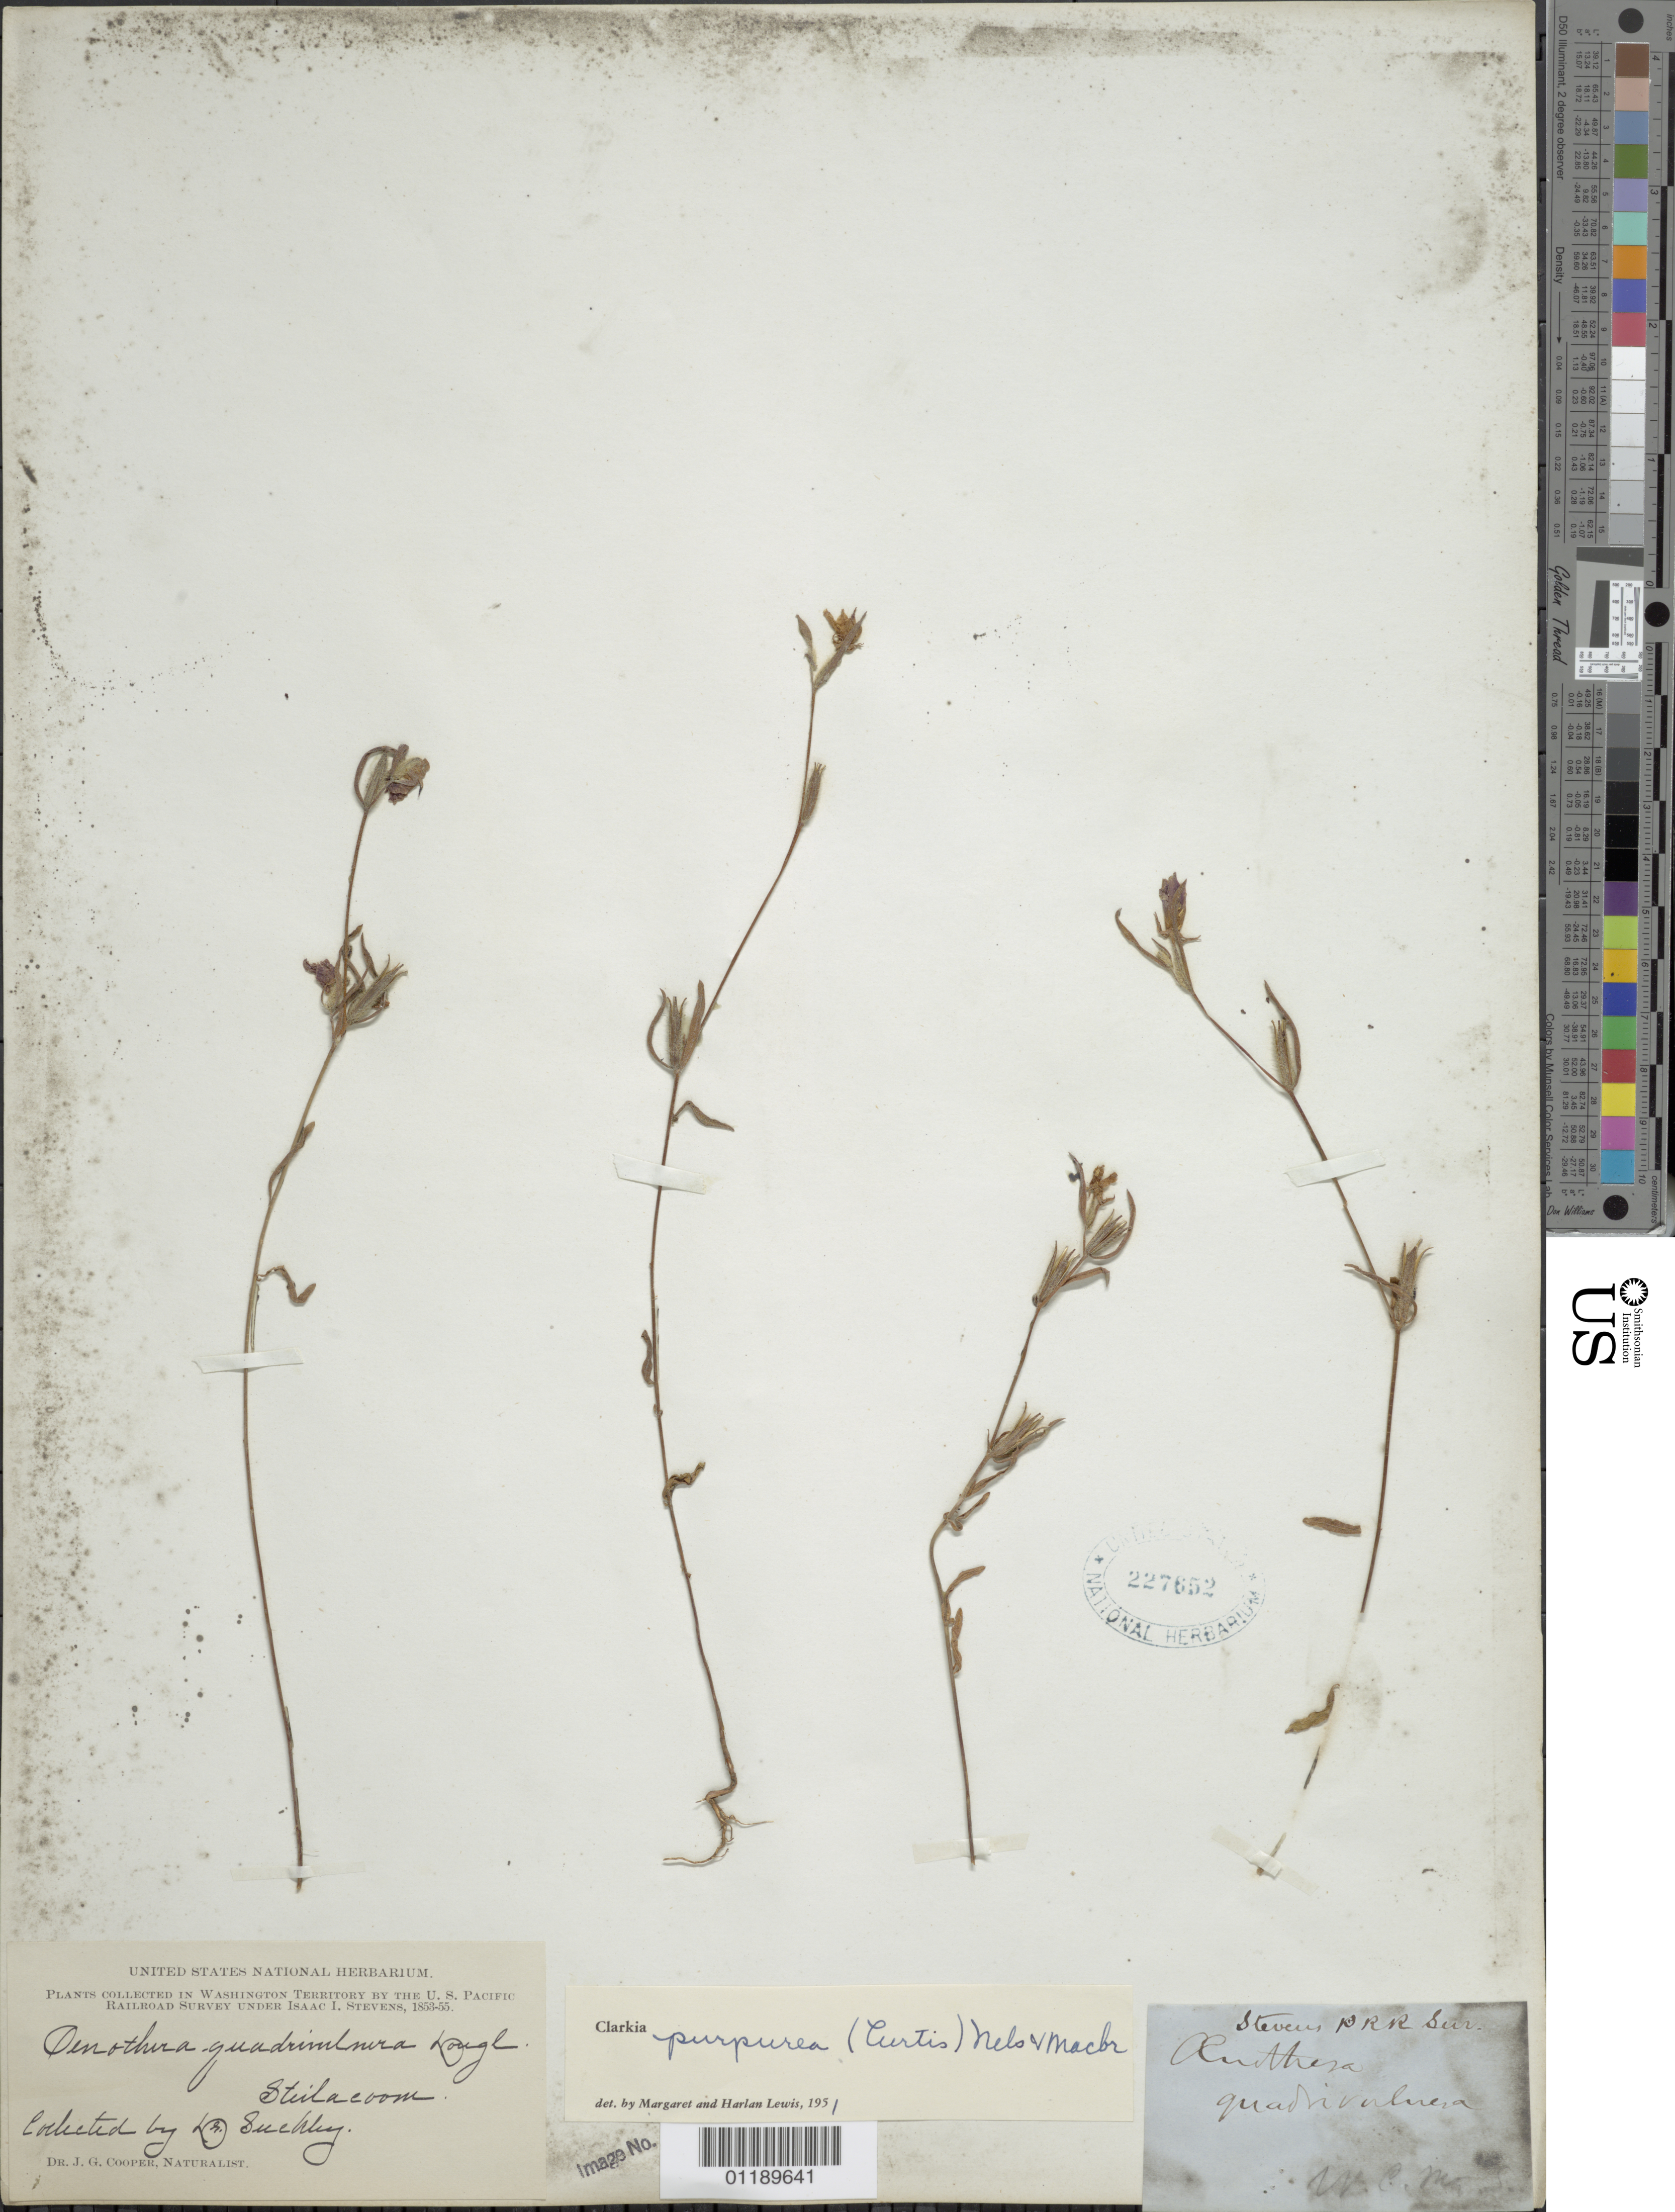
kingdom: Plantae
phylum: Tracheophyta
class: Magnoliopsida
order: Myrtales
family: Onagraceae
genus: Clarkia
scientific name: Clarkia pulchella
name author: Pursh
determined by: Lewis, --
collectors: J. G. Cooper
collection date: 1853/1854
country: United States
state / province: Washington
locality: Steilacoom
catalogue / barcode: US 227652